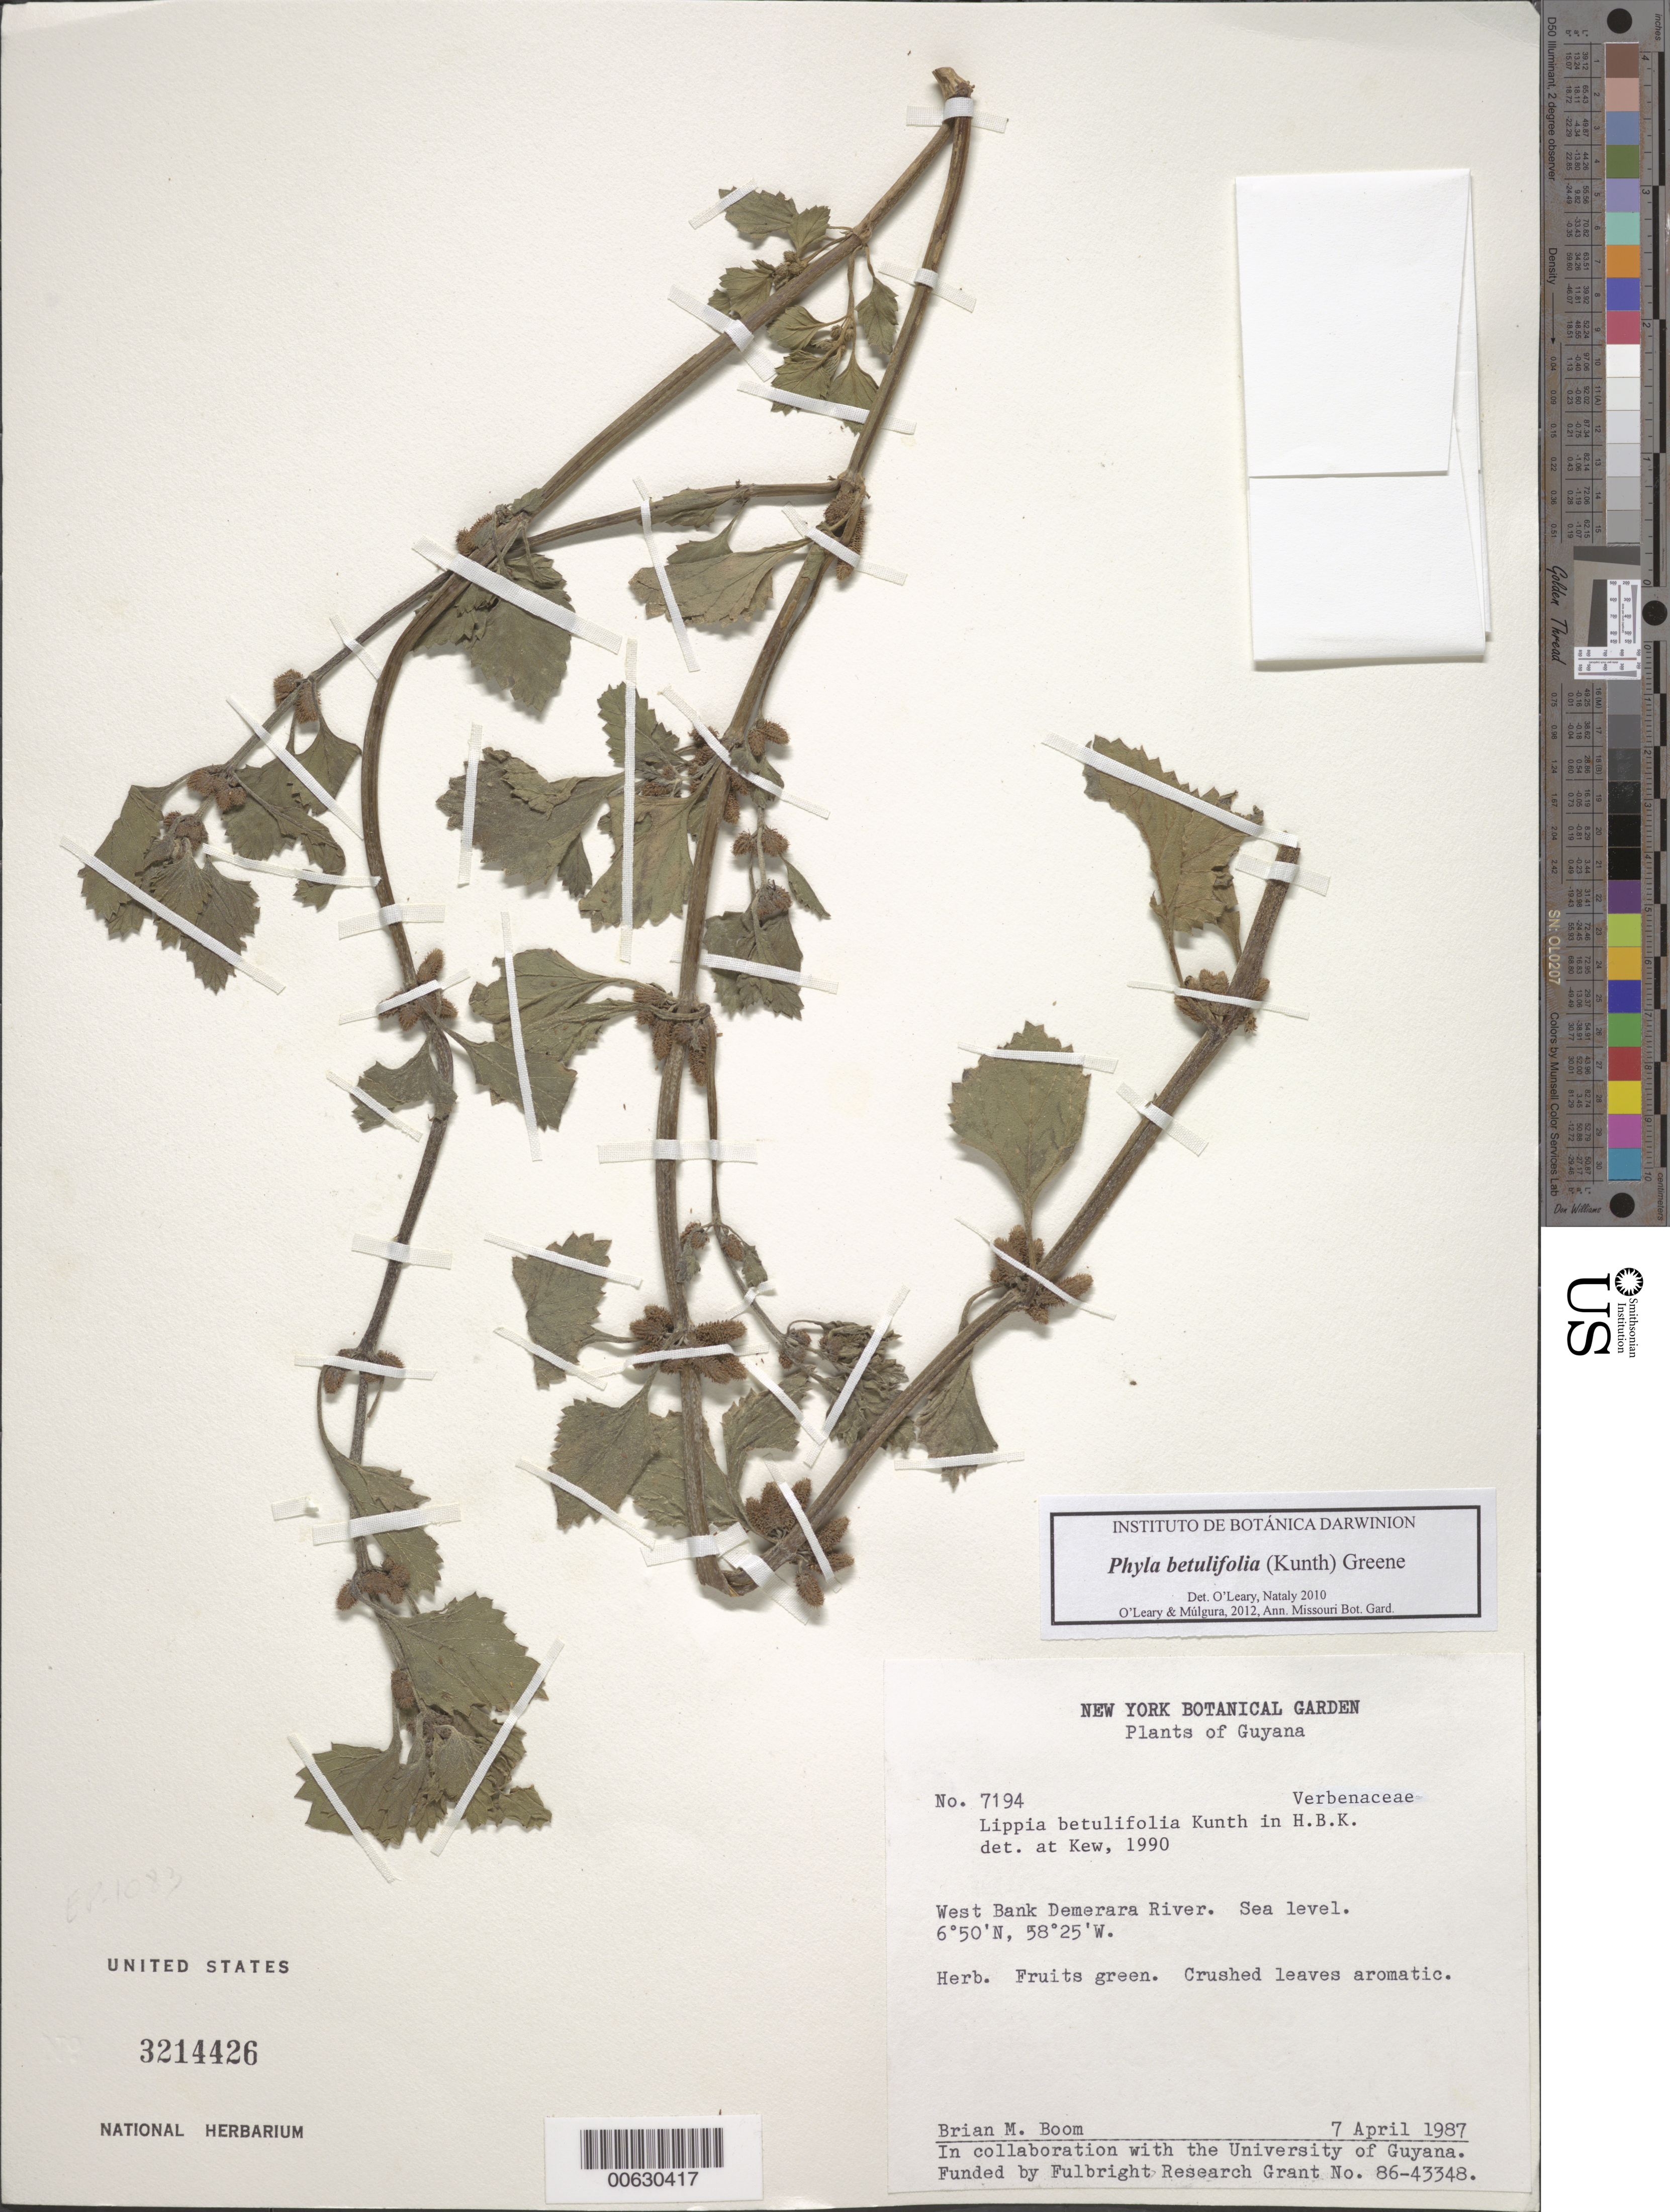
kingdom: Plantae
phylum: Tracheophyta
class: Magnoliopsida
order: Lamiales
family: Verbenaceae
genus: Phyla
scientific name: Phyla betulifolia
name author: (Kunth) Greene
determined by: O'Leary, N.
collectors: B. M. Boom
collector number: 7194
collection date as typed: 7-Apr-87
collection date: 1987-04-07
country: Guyana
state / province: Essequibo Isl-W. Demerara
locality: Demerara R., W bank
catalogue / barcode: US 3214426